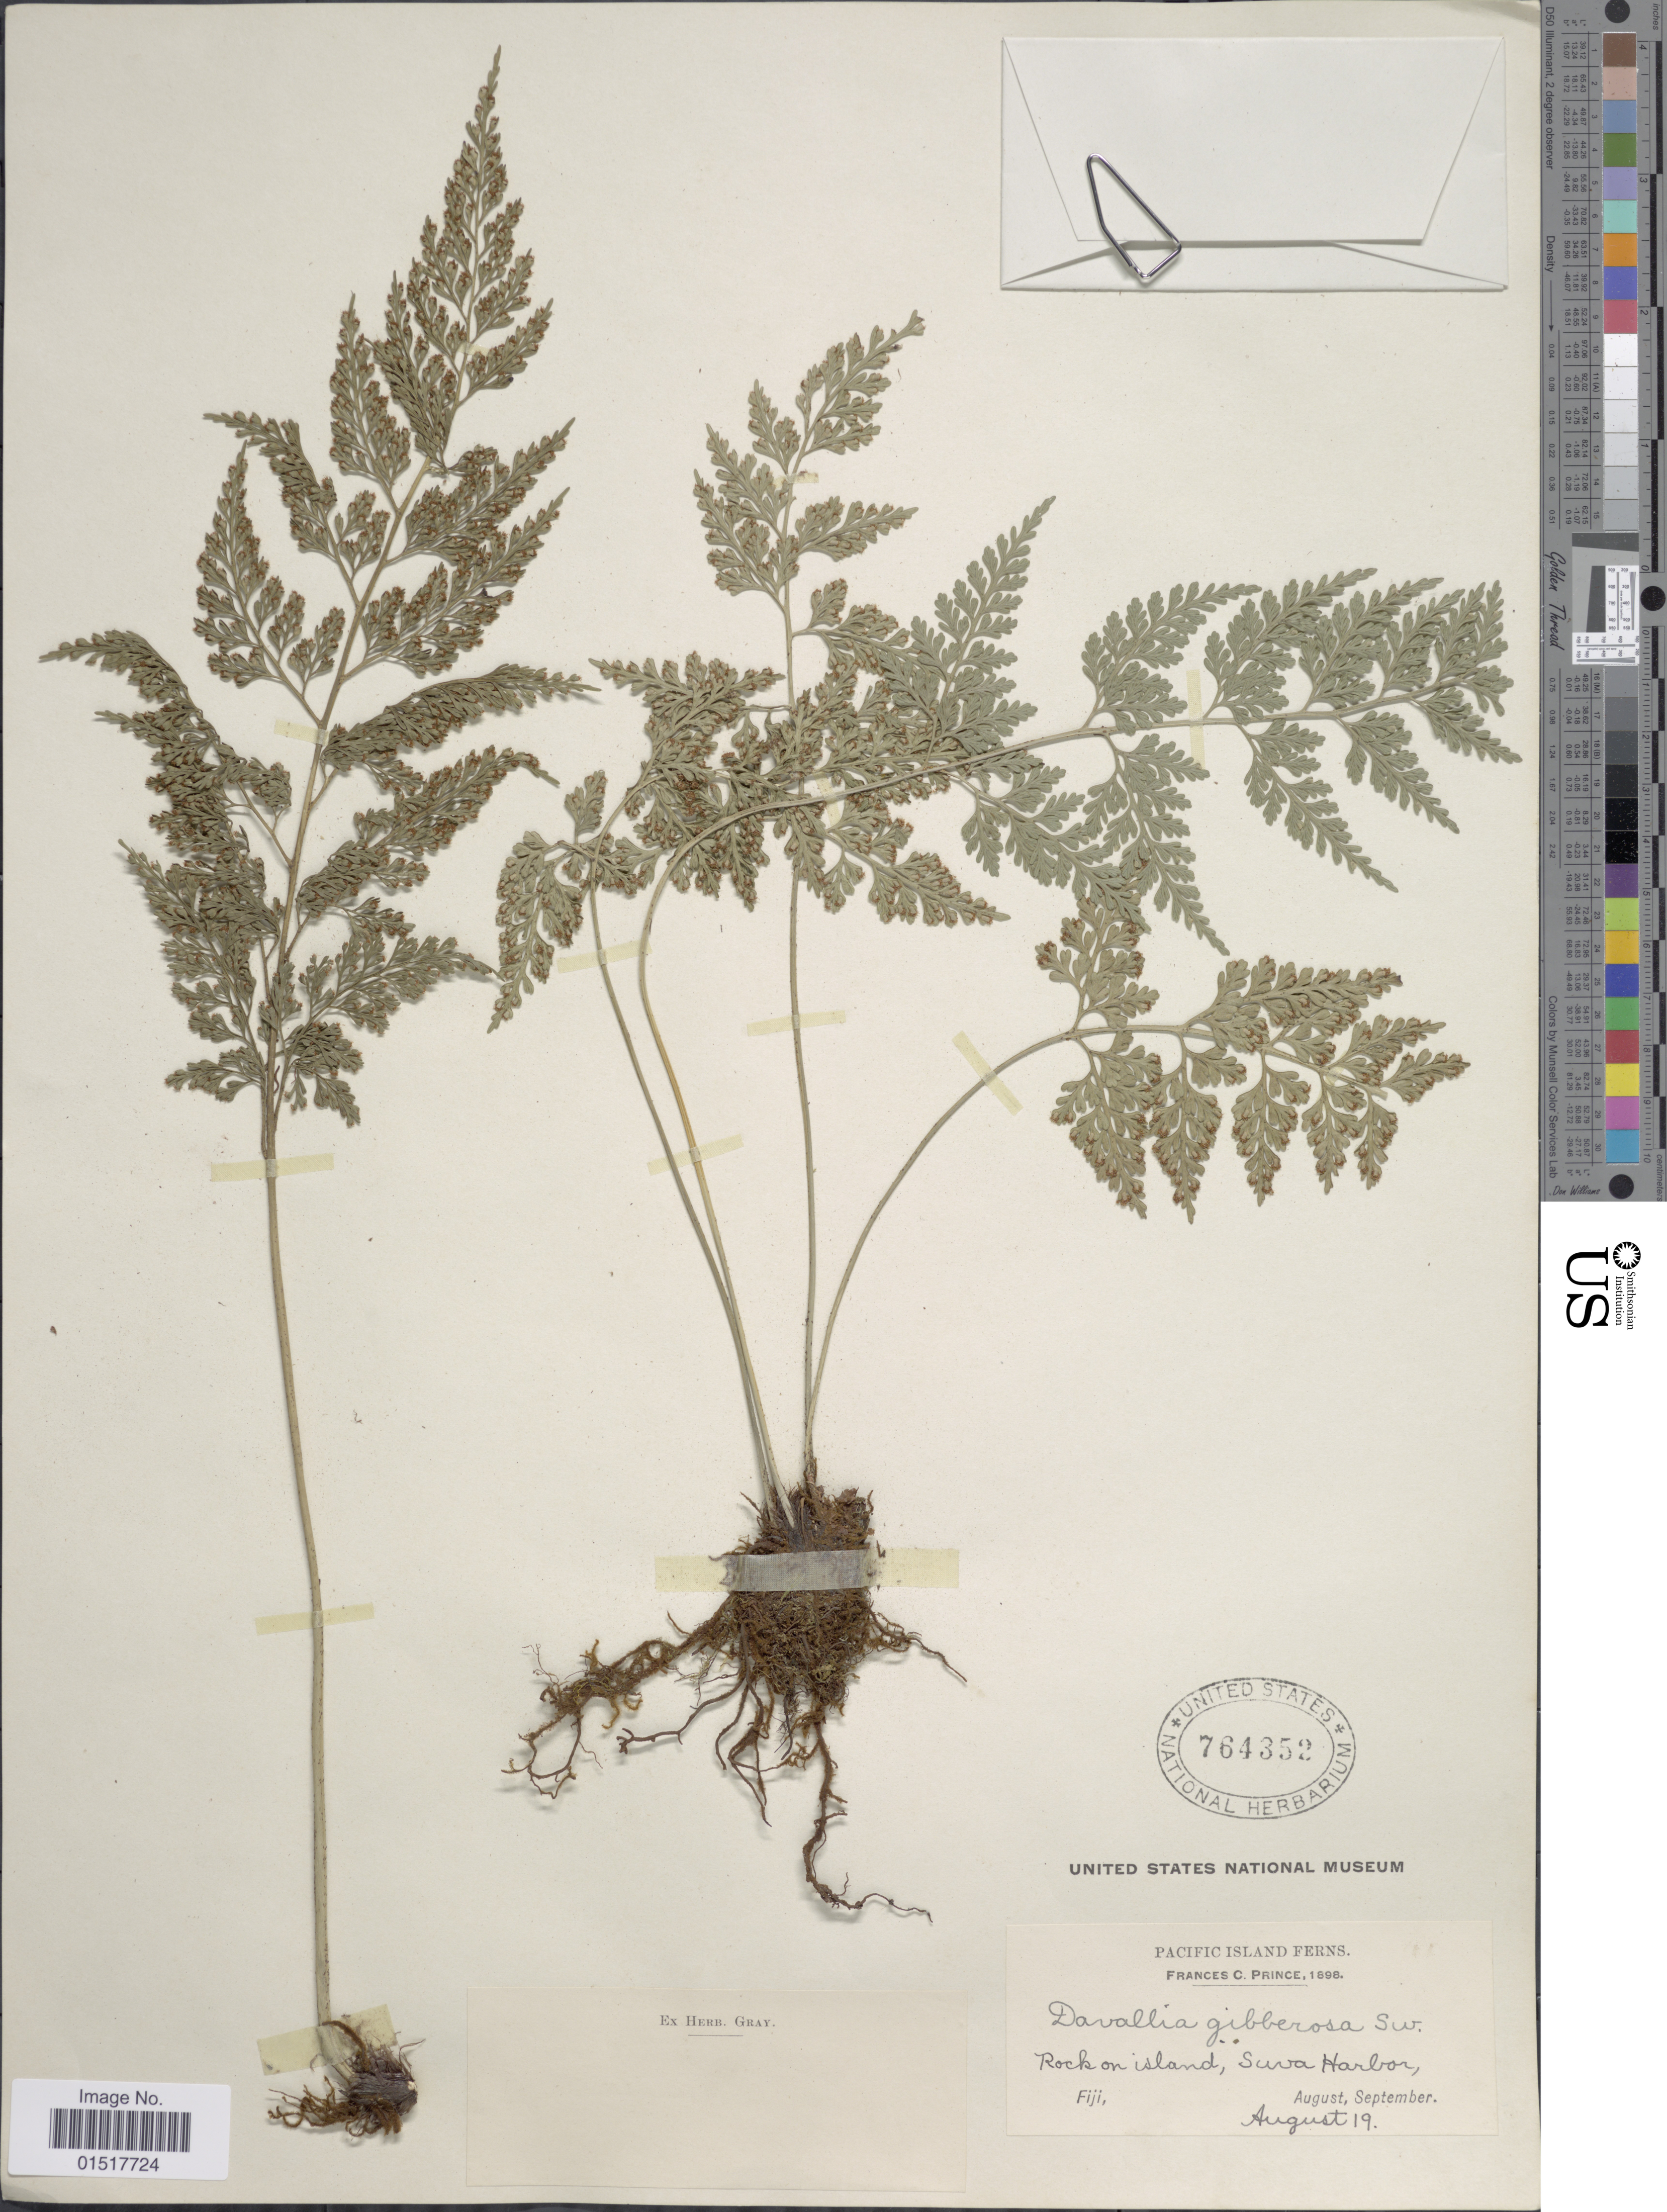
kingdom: Plantae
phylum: Tracheophyta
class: Polypodiopsida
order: Polypodiales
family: Aspleniaceae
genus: Asplenium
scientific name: Asplenium gibberosum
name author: (G. Forst.) Mett.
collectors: F. Prince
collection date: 1898-08-19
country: Fiji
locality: Pacific Island Ferns. Rock on island, Suva Harbor.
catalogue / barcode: US 764352